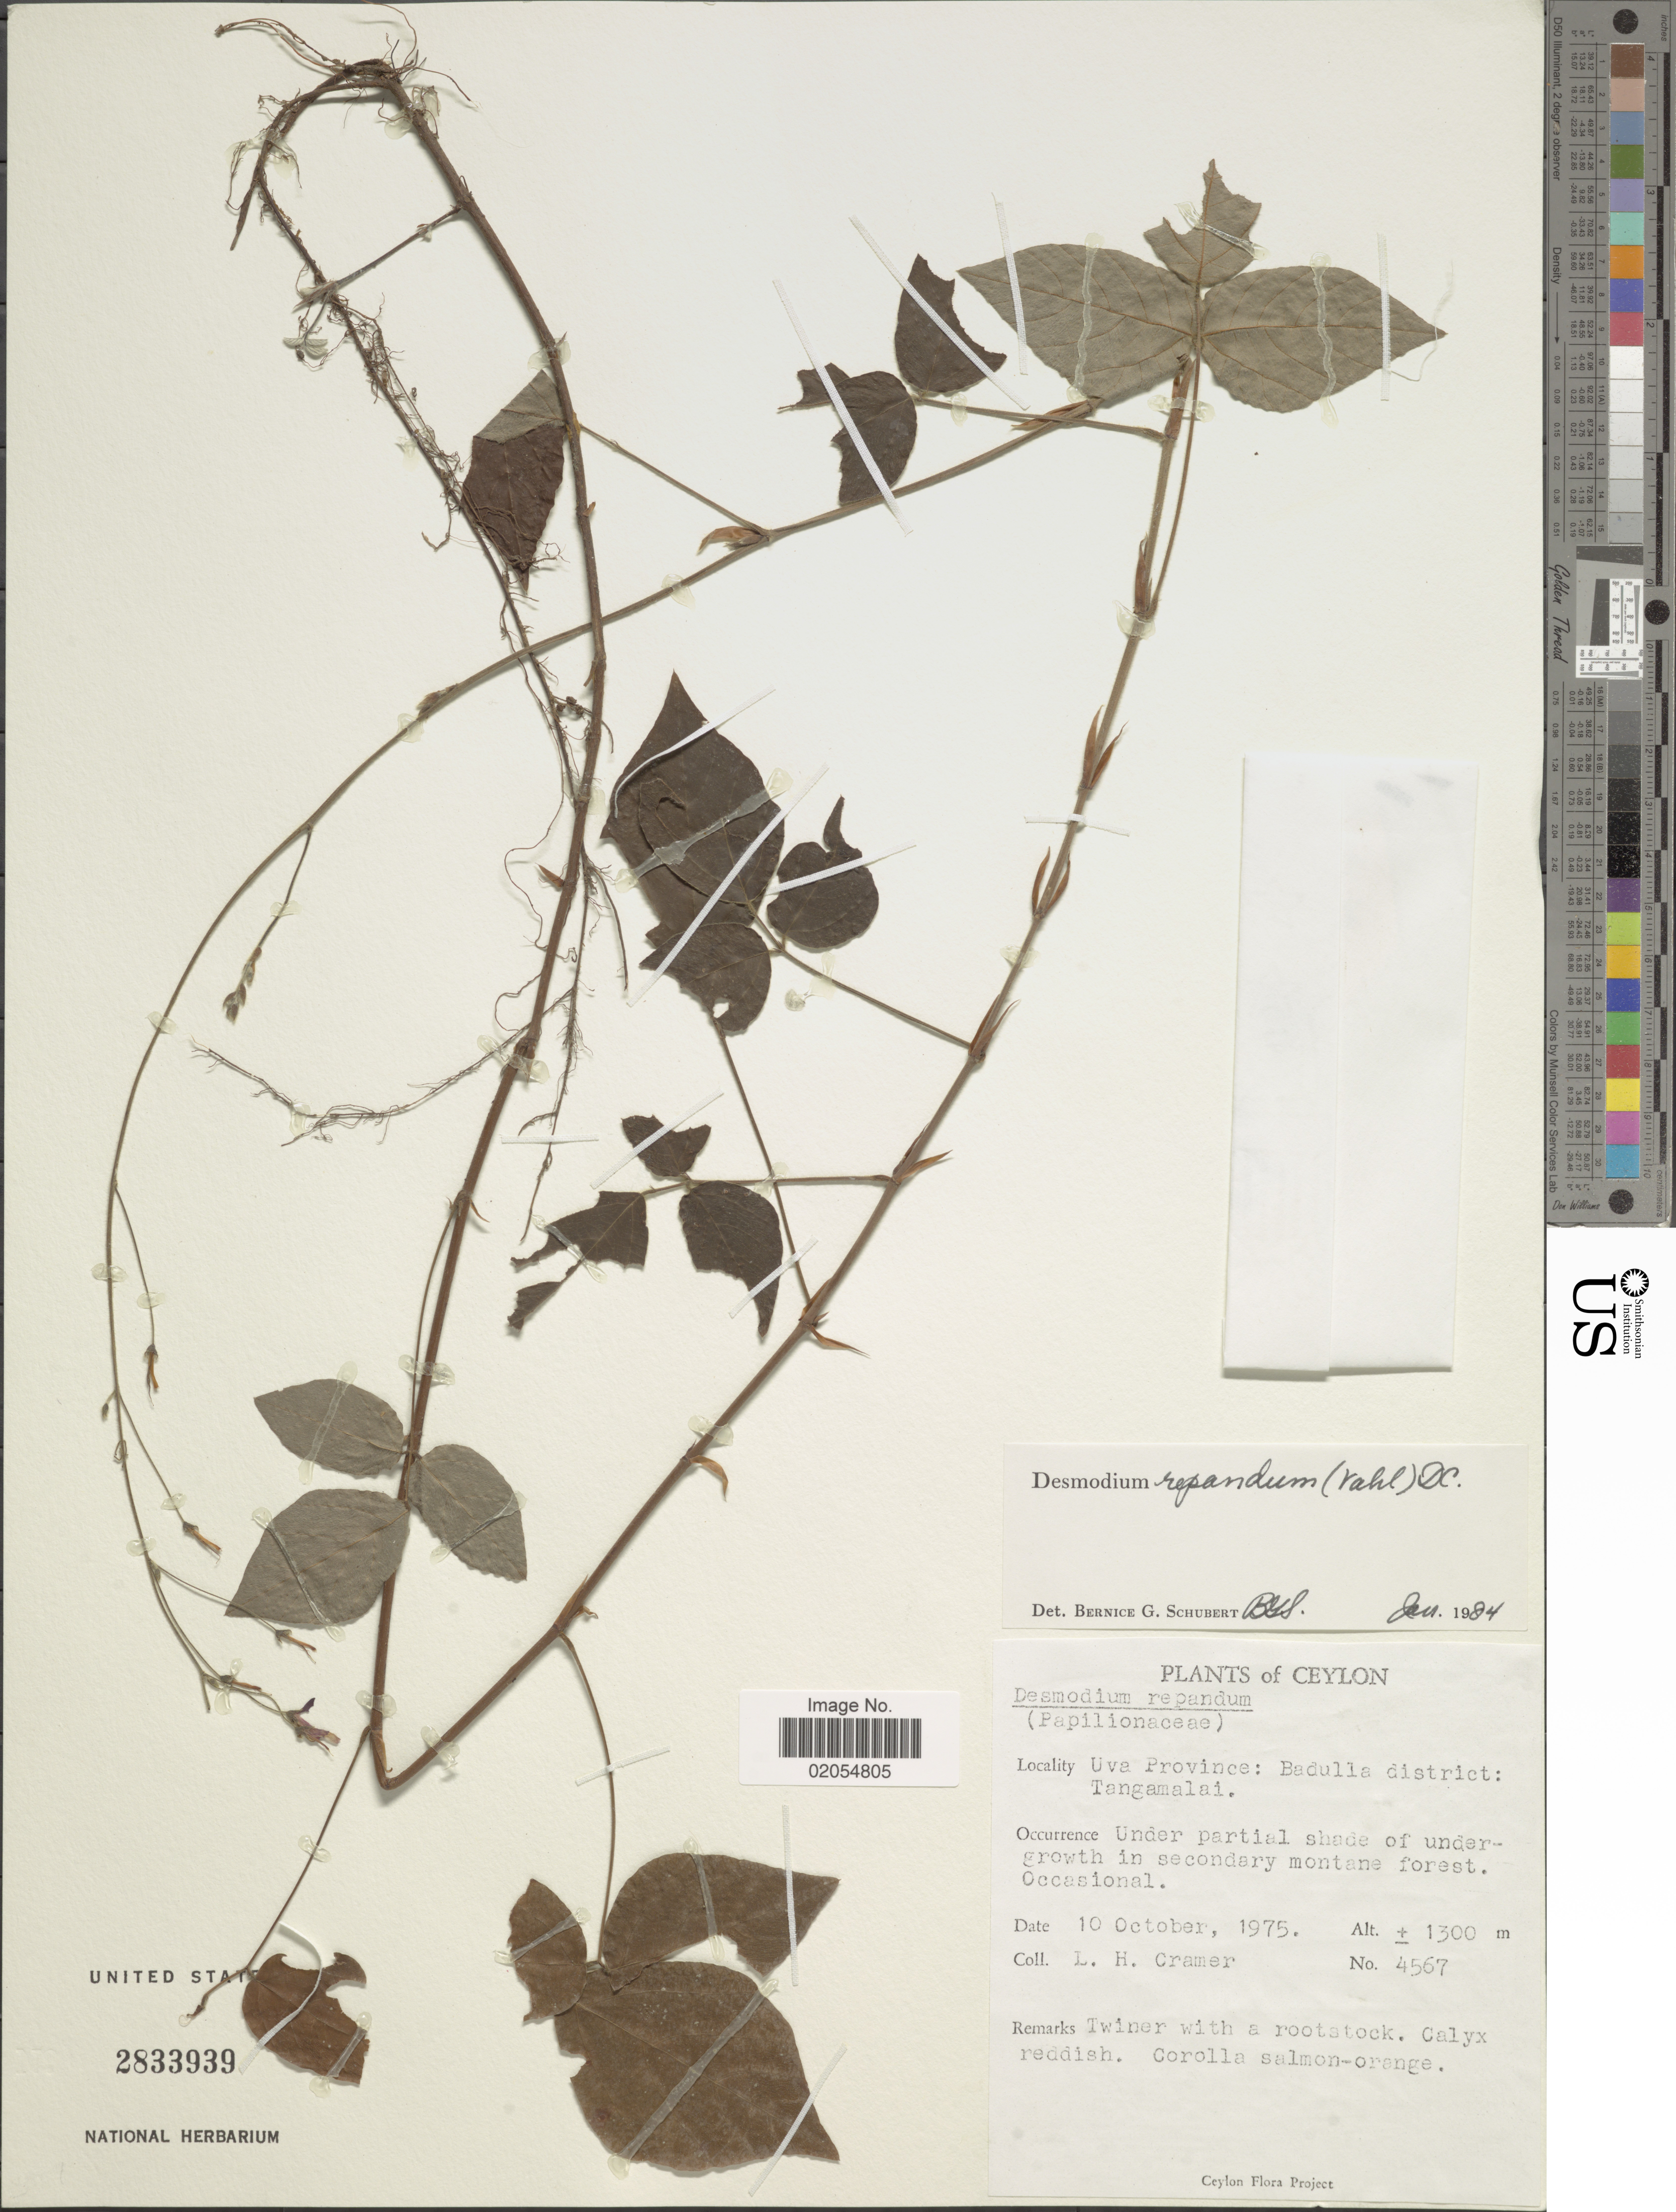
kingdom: Plantae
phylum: Tracheophyta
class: Magnoliopsida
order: Fabales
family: Fabaceae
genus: Hylodesmum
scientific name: Hylodesmum repandum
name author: (Vahl) H. Ohashi & R.R. Mill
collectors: L. H. Cramer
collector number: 4567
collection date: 1975-10-10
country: Sri Lanka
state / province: Uva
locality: Badulla District: Tangamalai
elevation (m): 1300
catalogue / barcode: US 2833939